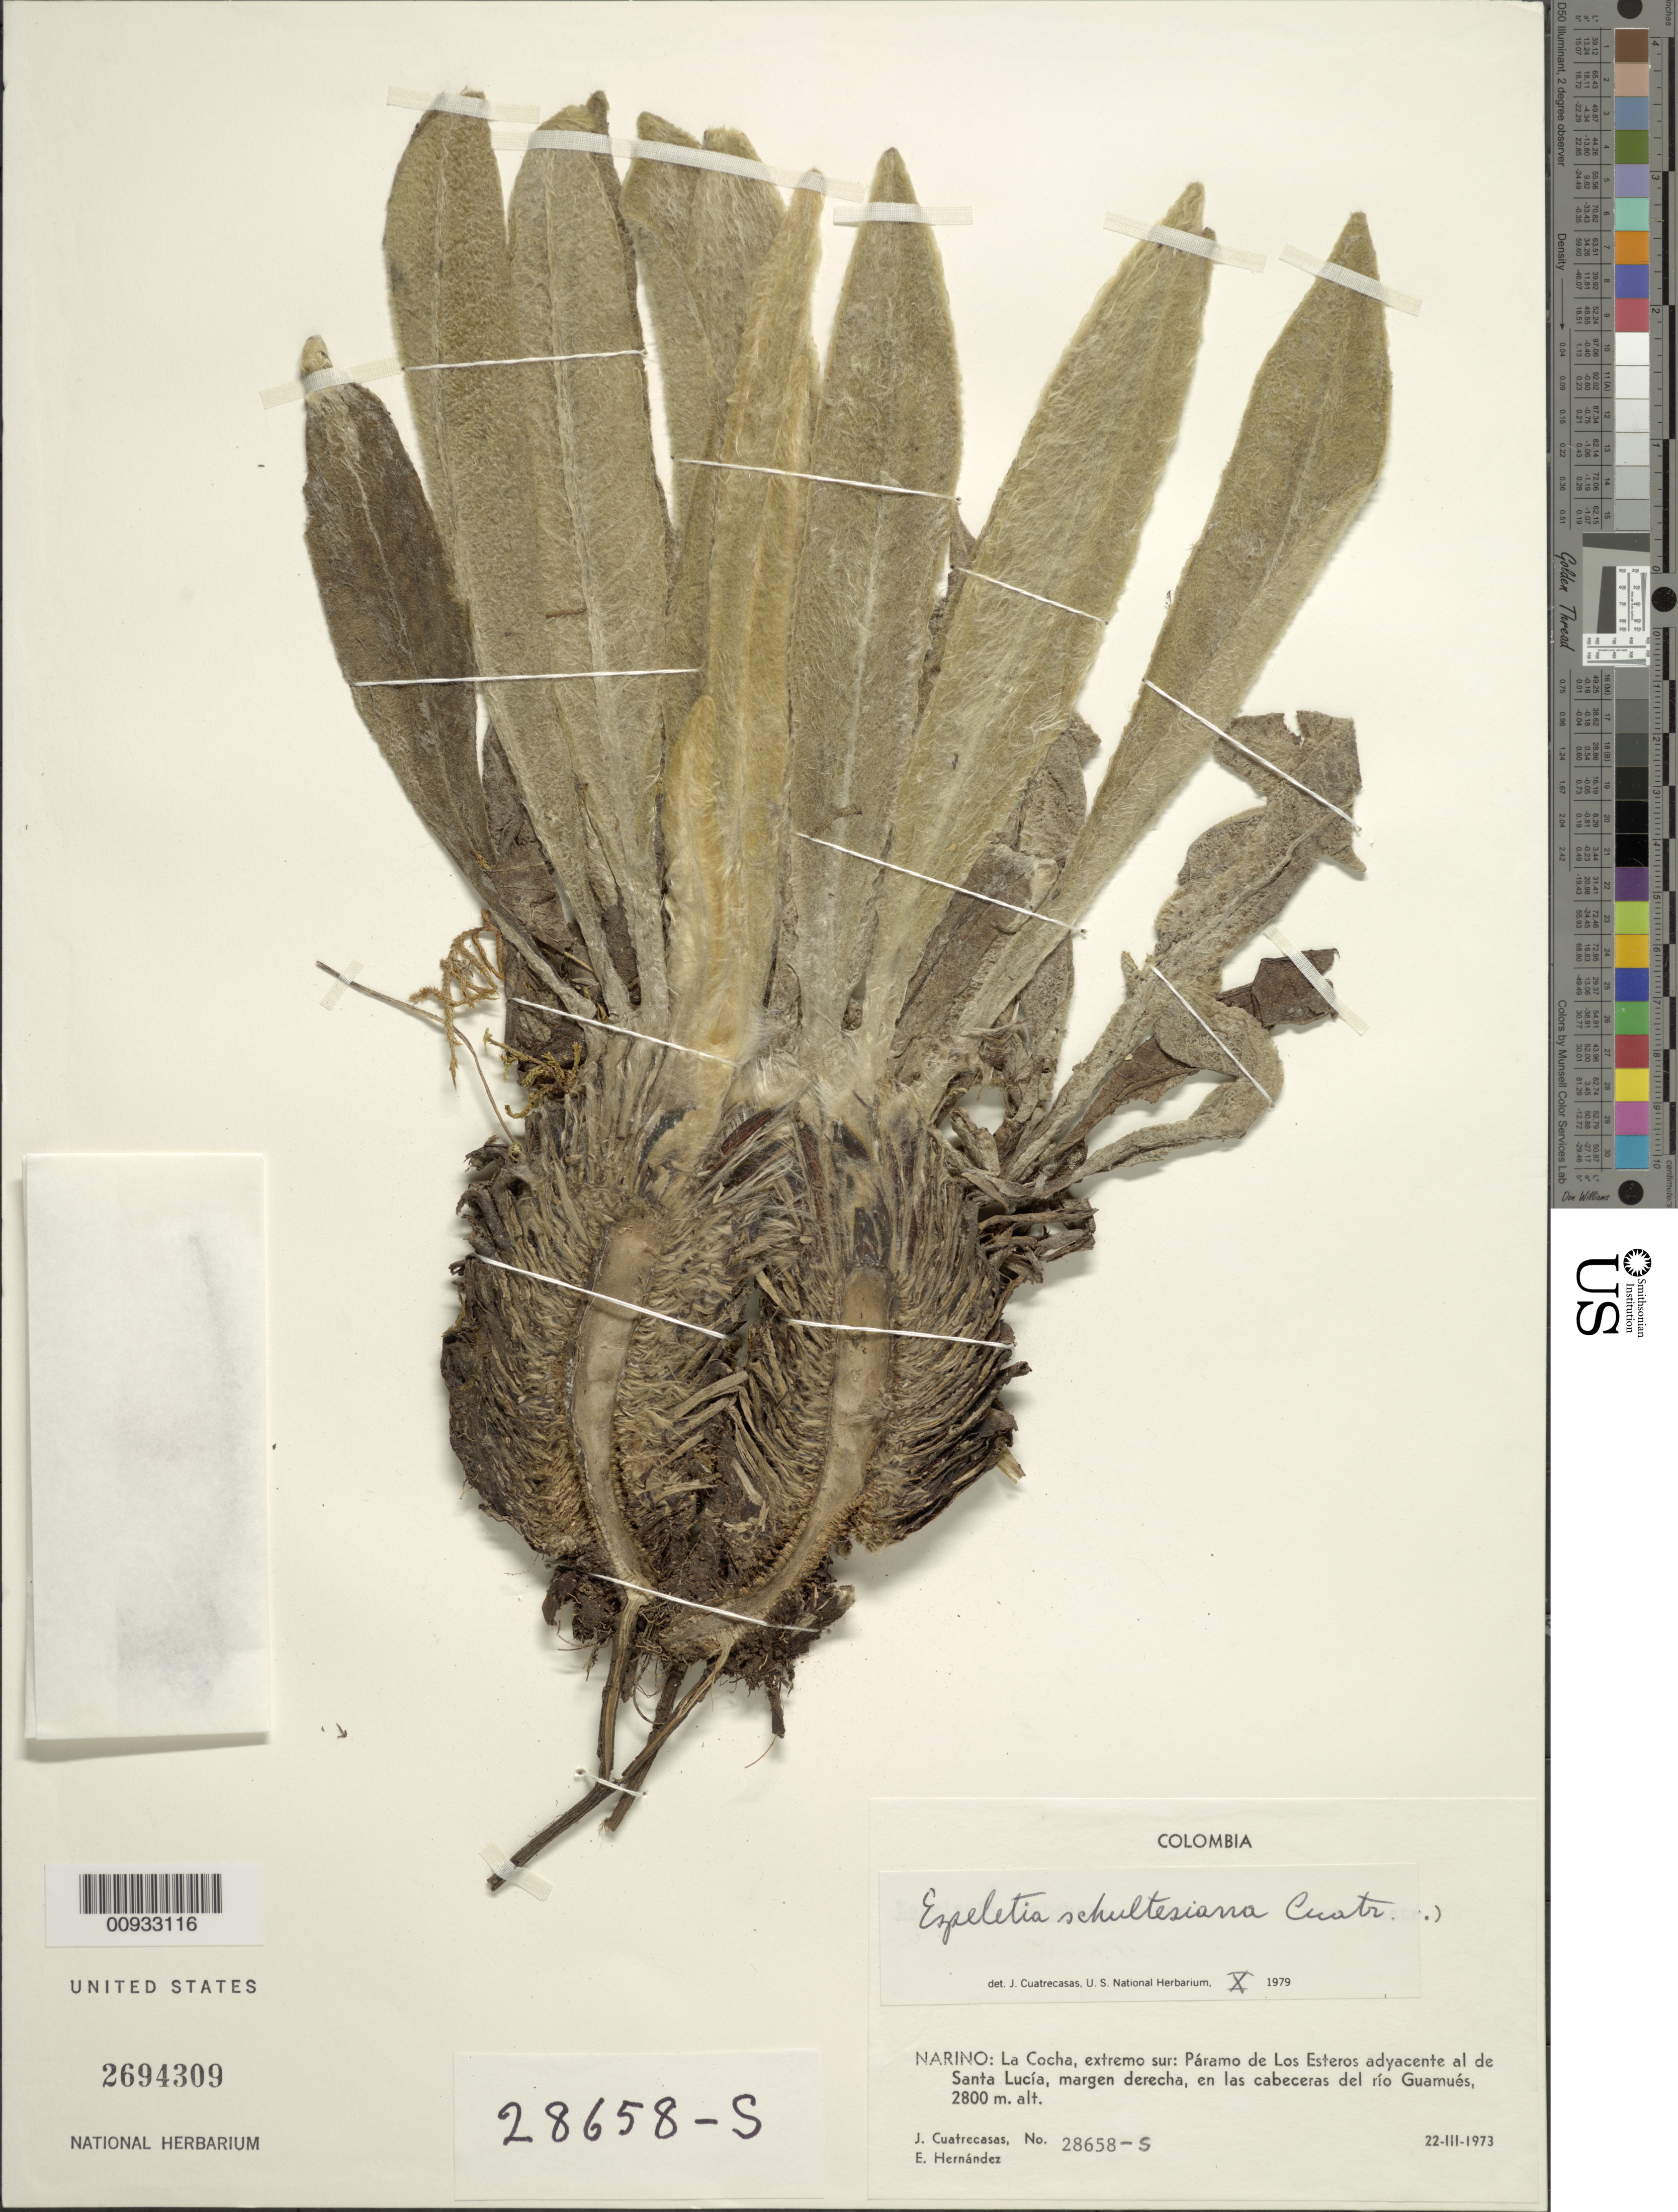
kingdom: Plantae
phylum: Tracheophyta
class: Magnoliopsida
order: Asterales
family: Asteraceae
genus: Espeletia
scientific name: Espeletia schultesiana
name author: Cuatrec.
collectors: J. Cuatrecasas & E. Hernández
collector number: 28658-S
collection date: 1973-03-22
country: Colombia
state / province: Nariño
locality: La Cocha, extremo sur, Paramo de Los Esteros adyacente al de Santa Lucia, margen derecha, en las cabeceras del rio Guamues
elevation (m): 2800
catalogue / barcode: US 2694309